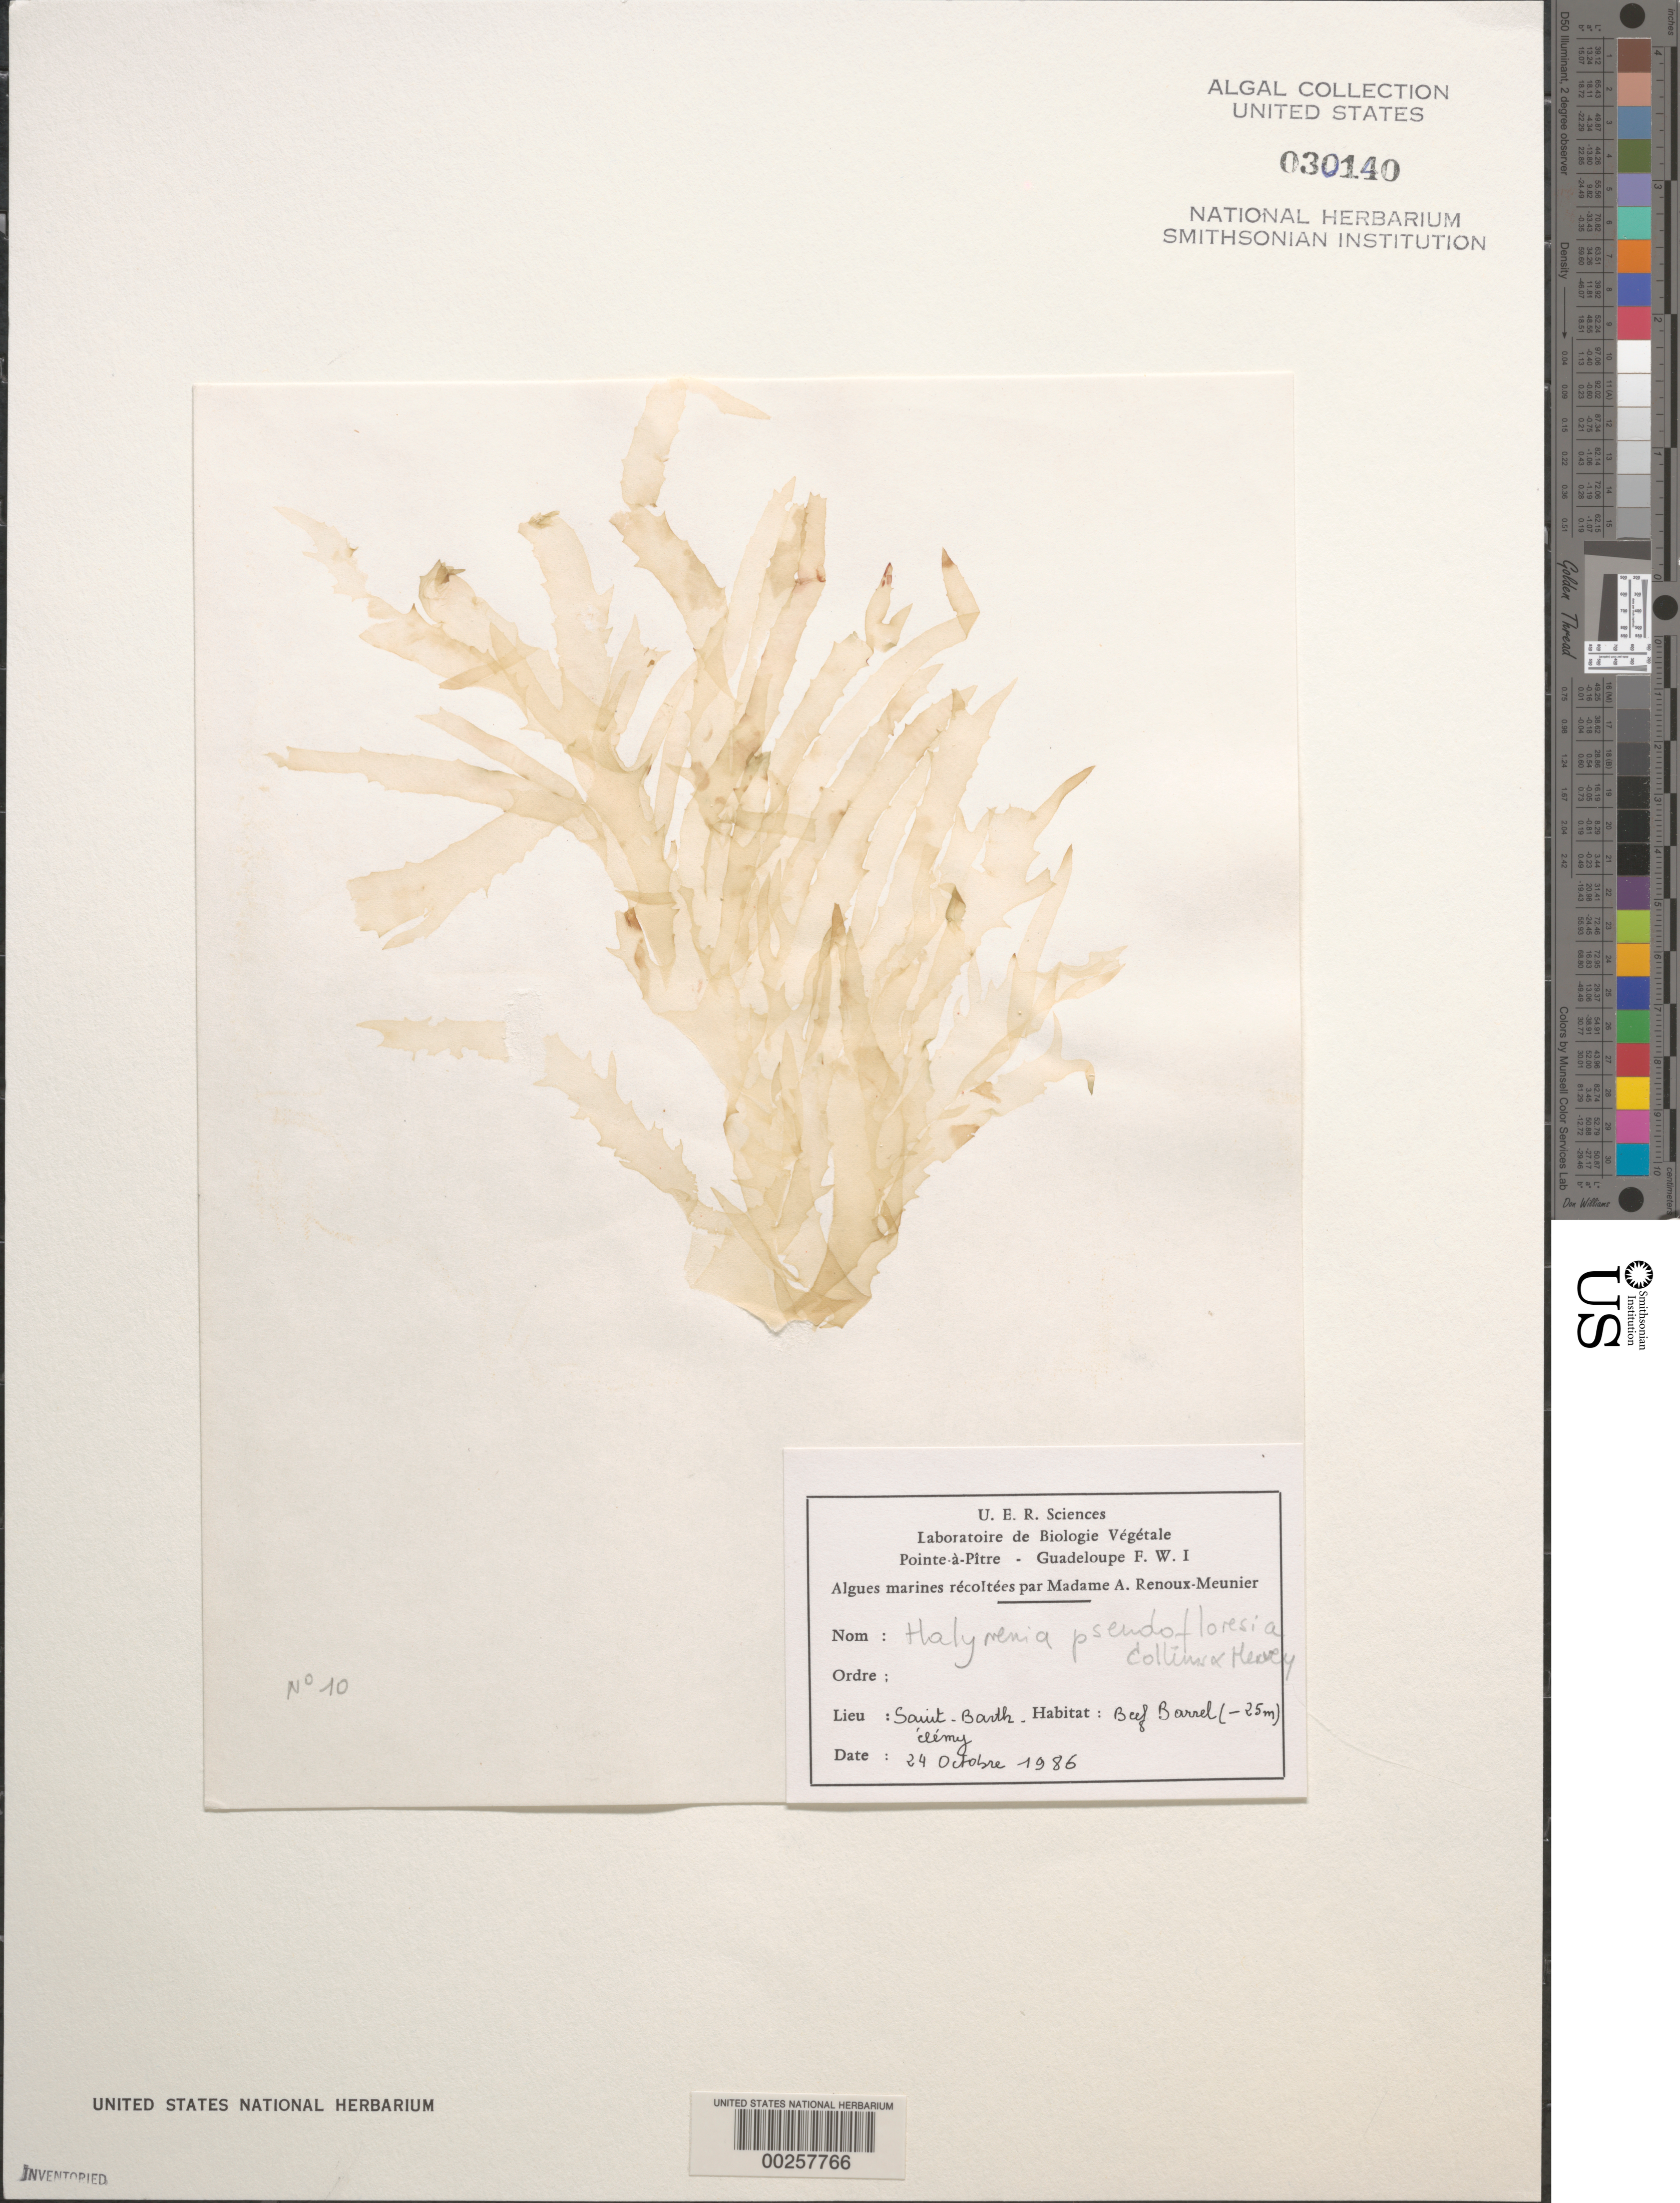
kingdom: Plantae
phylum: Rhodophyta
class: Florideophyceae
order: Halymeniales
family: Halymeniaceae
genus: Halymenia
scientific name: Halymenia pseudofloresia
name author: Collins & M. Howe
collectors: A. Renoux-Meunier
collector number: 10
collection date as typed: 24 Oct 1986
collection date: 1986-10-24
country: Guadeloupe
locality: Saint Barthelemy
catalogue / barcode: US 30140